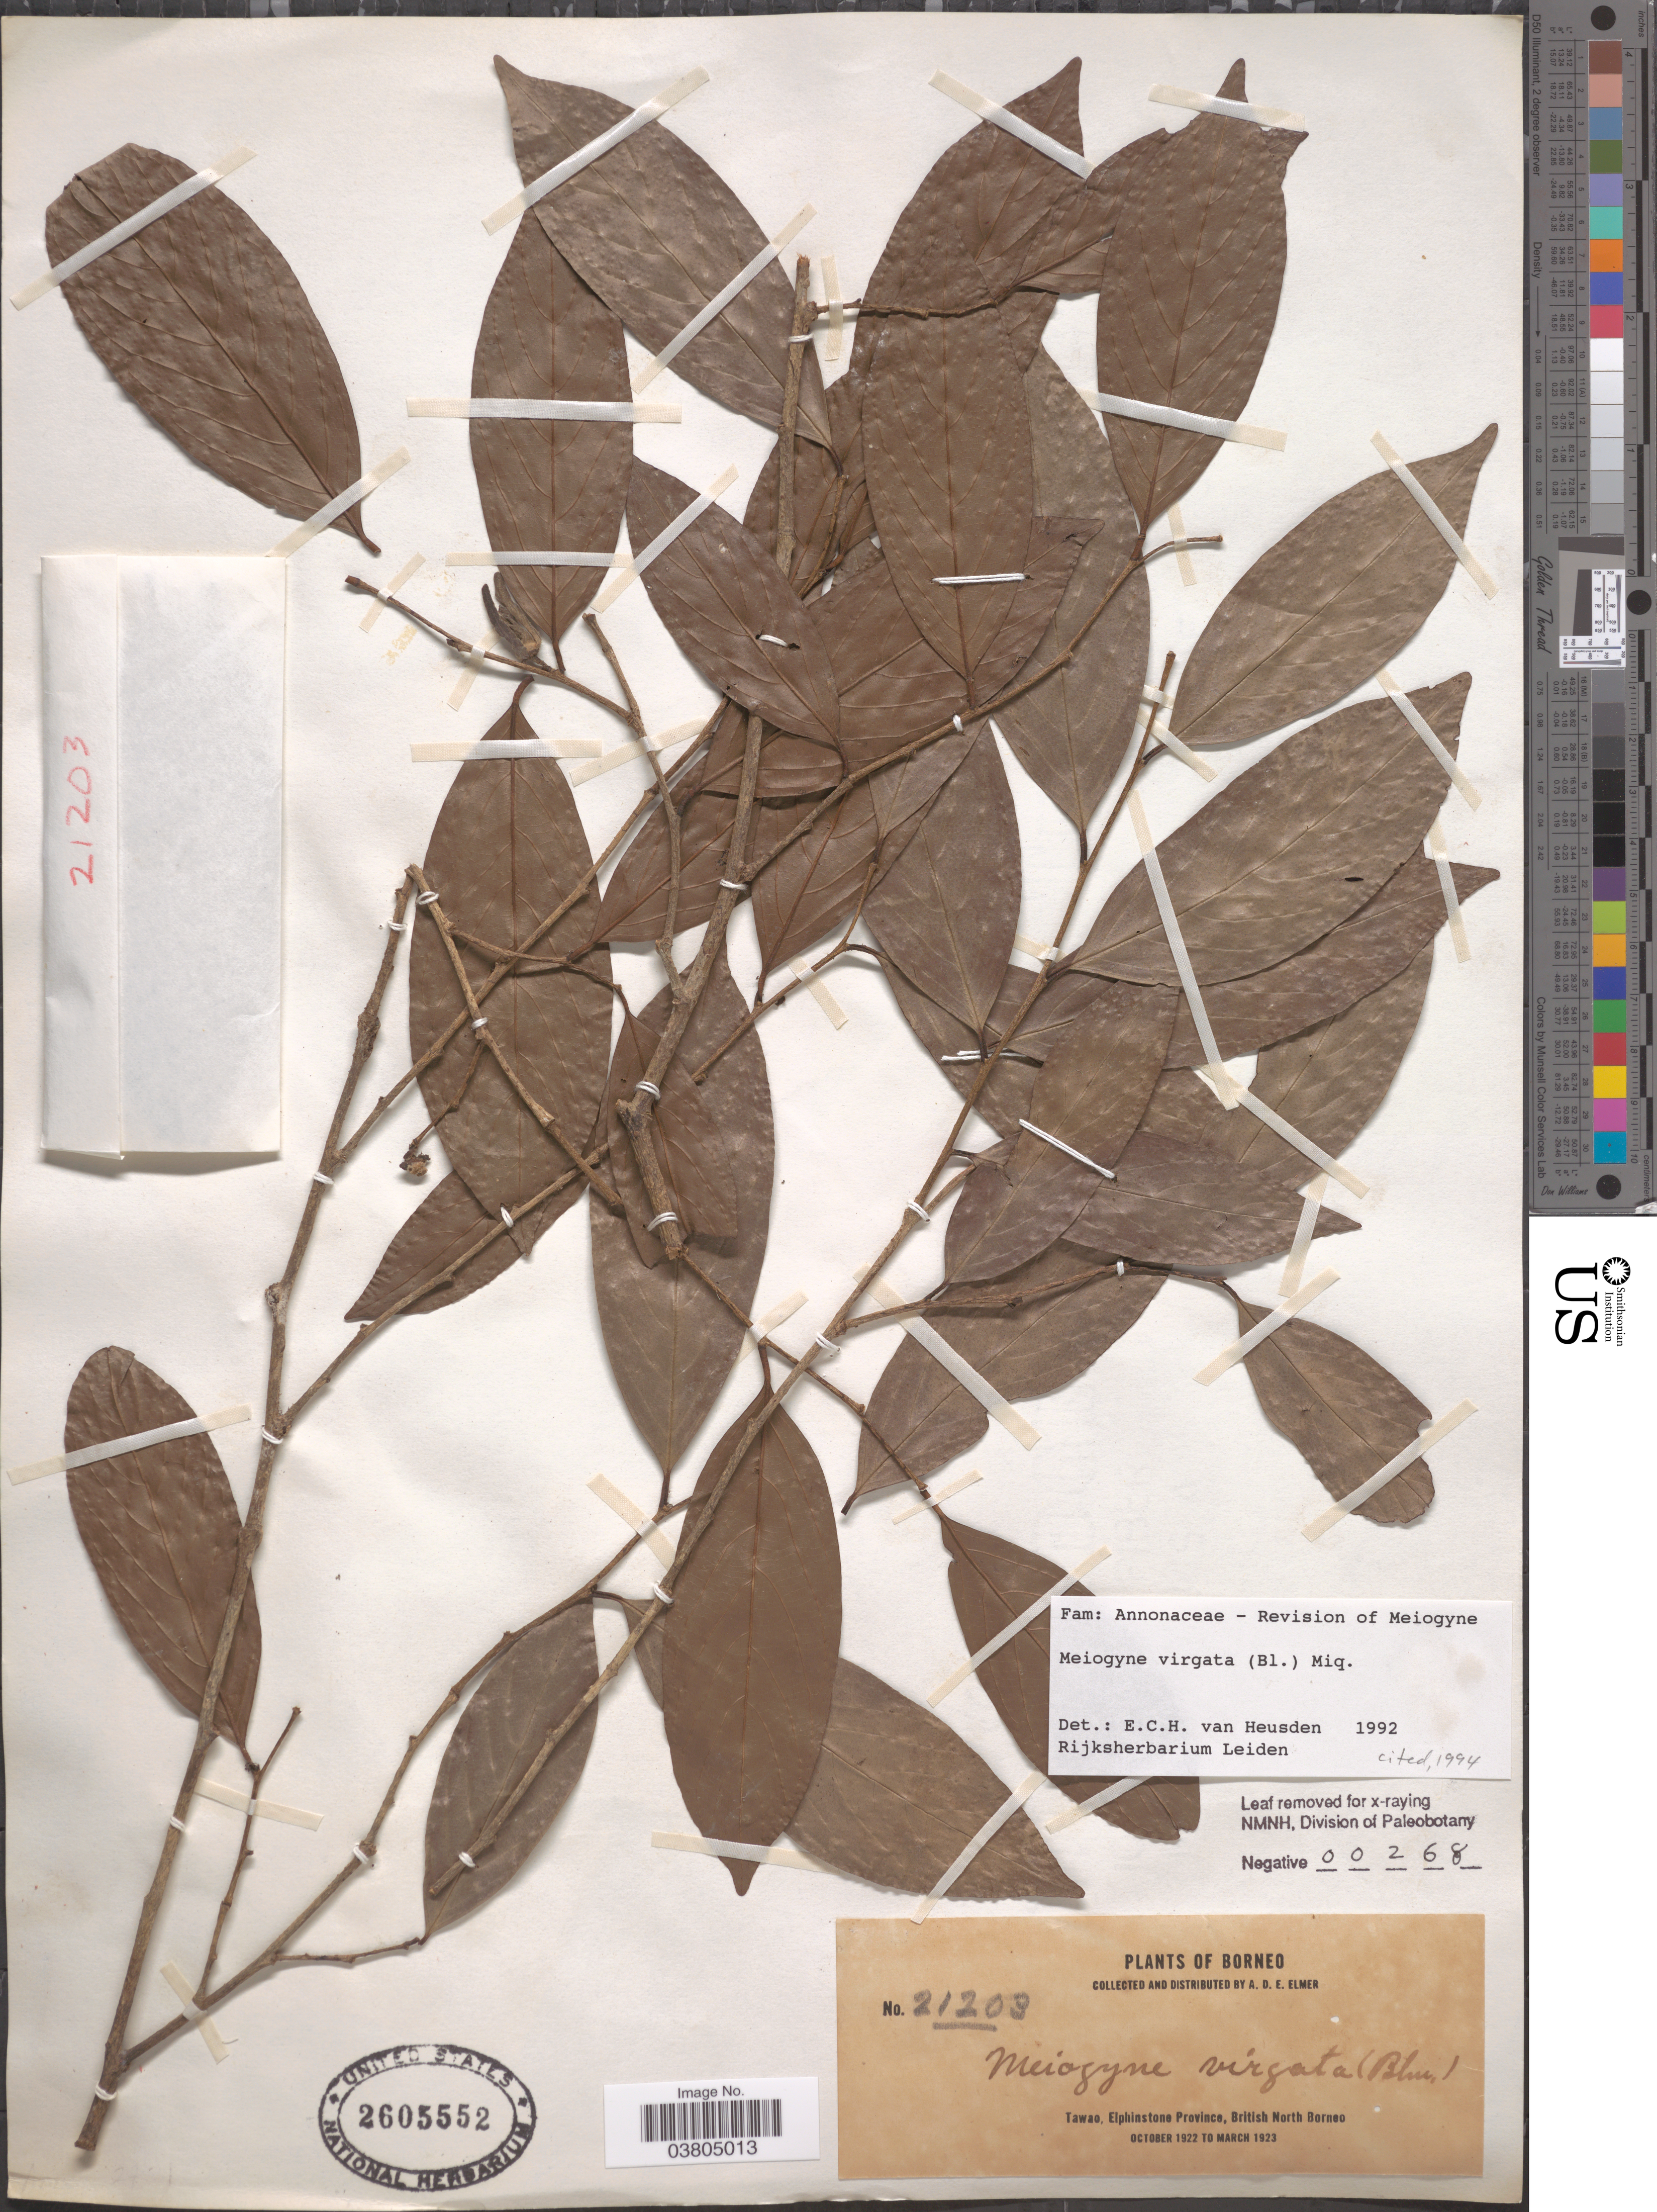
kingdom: Plantae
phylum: Tracheophyta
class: Magnoliopsida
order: Magnoliales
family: Annonaceae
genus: Meiogyne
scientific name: Meiogyne virgata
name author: (Blume) Miq.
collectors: A. D. E. Elmer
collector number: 21203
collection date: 1922-10/1923-03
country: Malaysia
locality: Borneo.Tawao, Elphinstone Province, British North Borneo.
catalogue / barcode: US 2605552